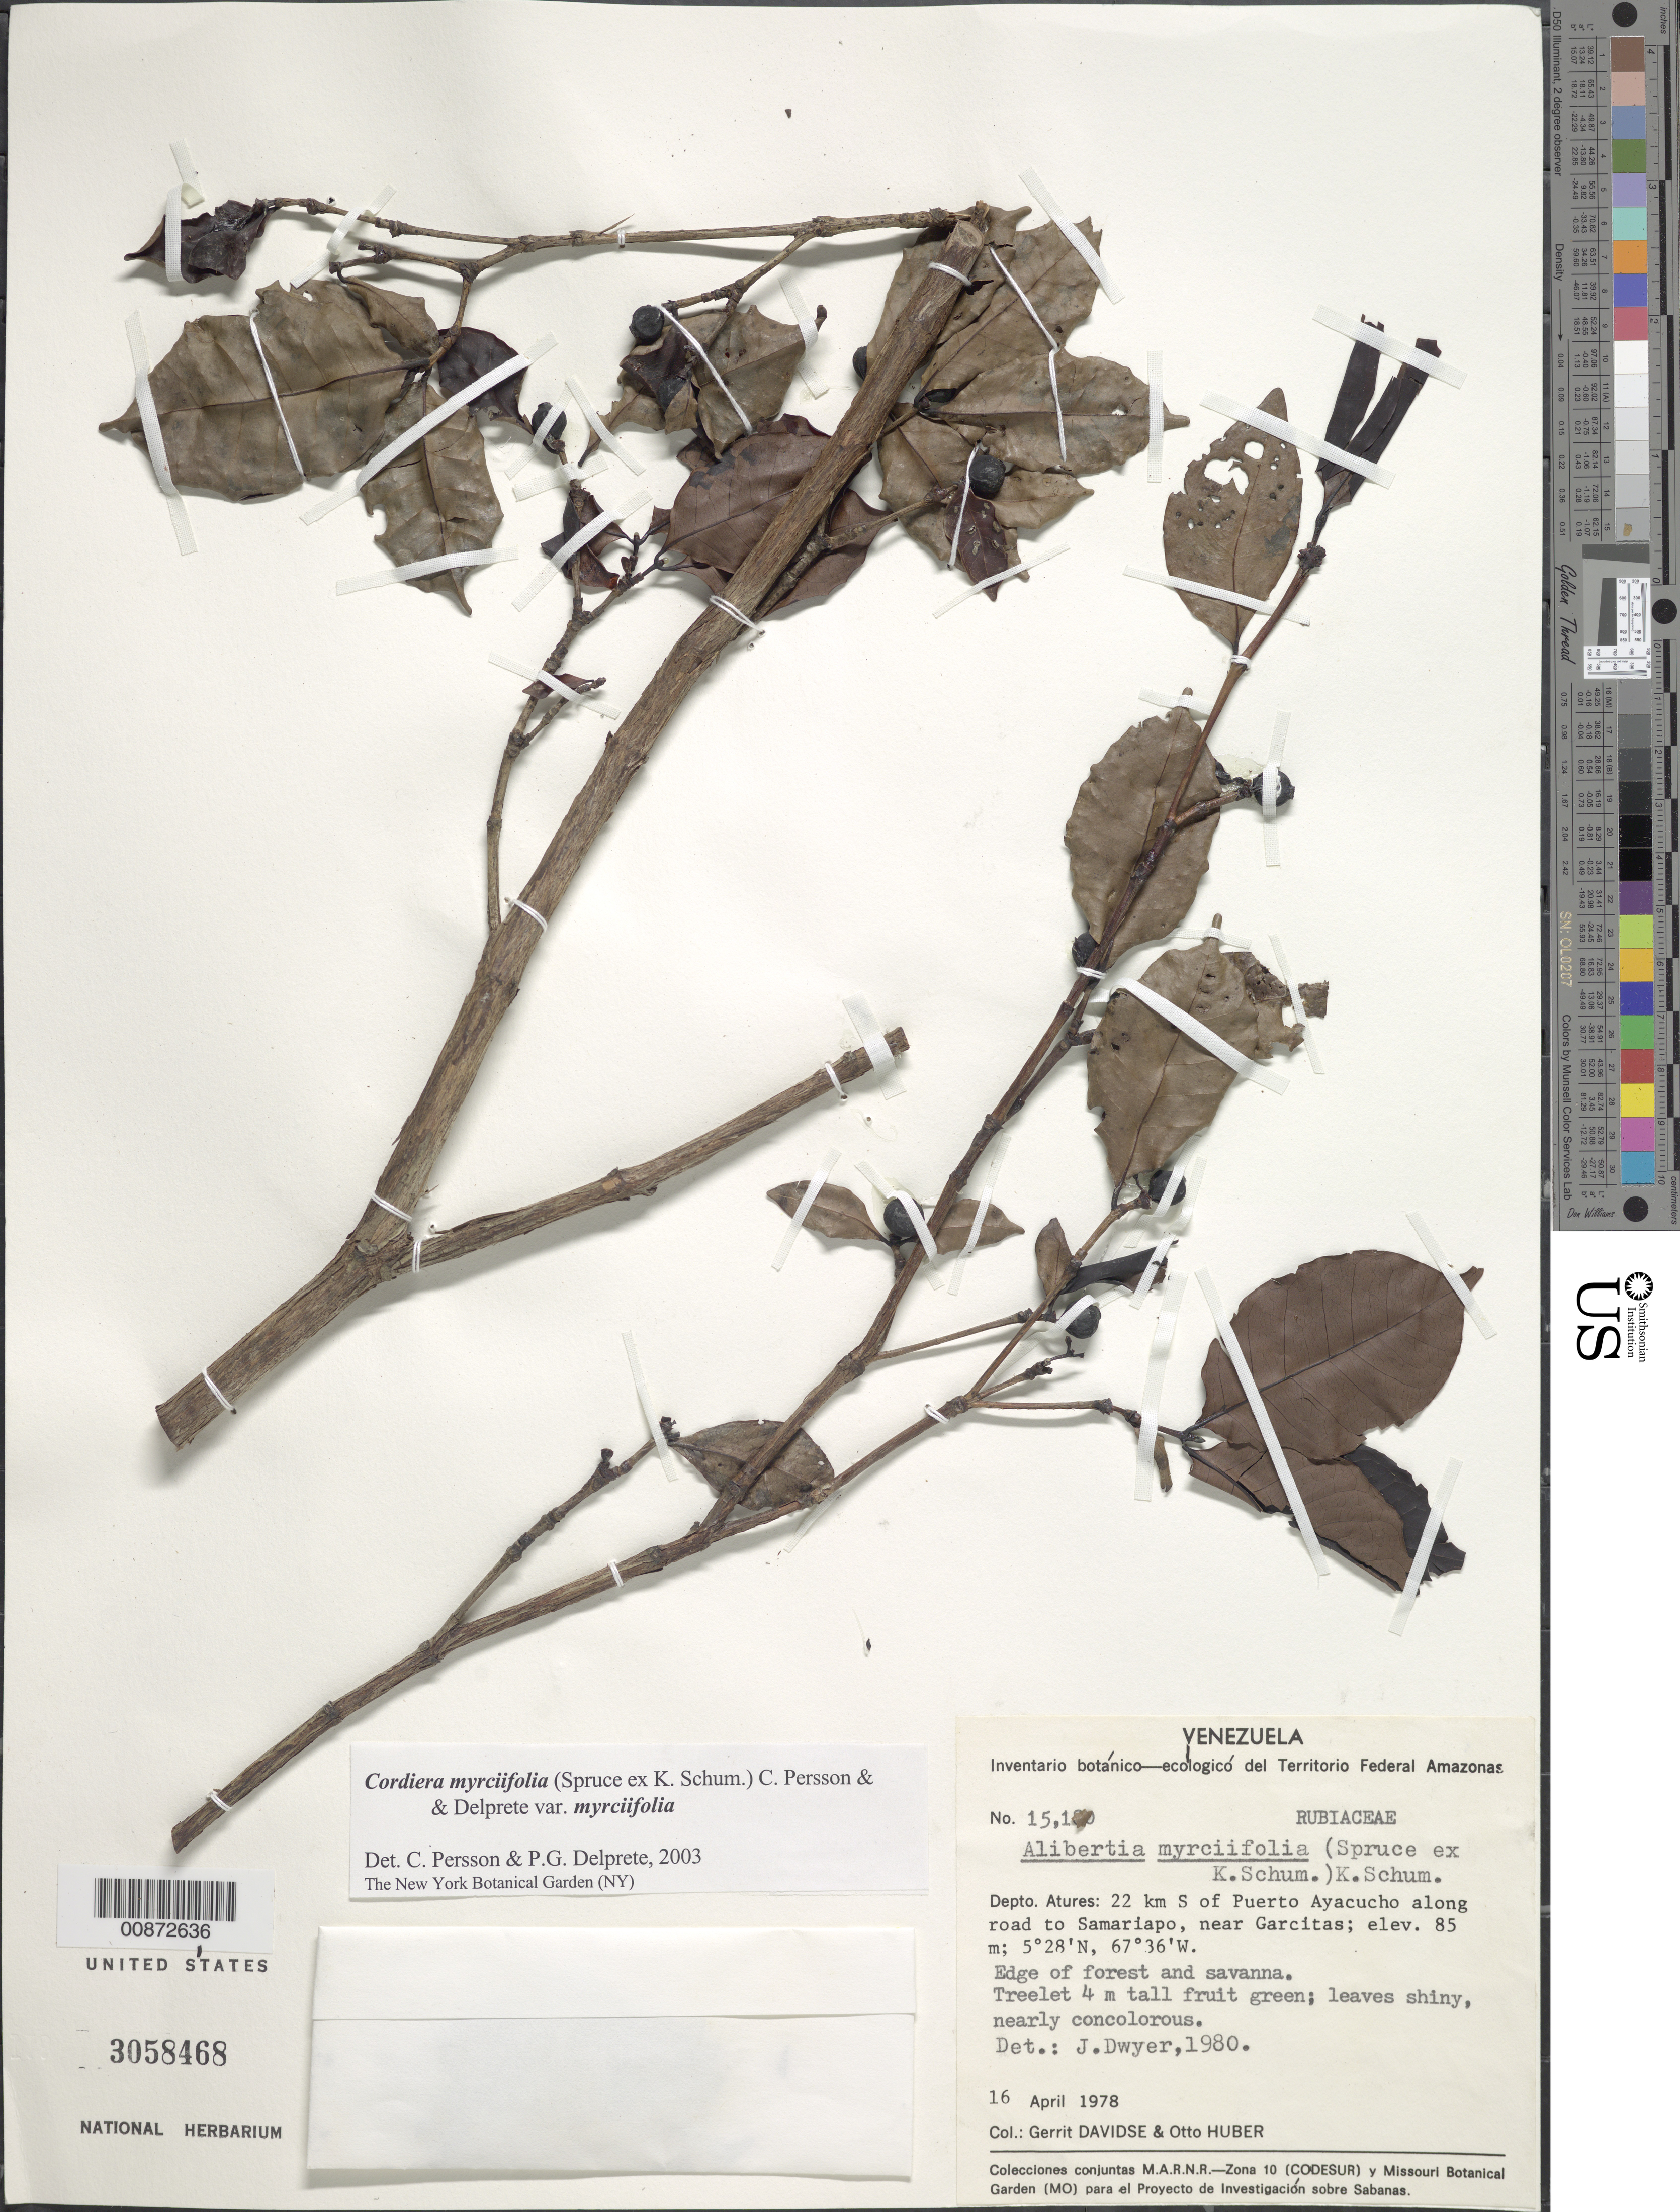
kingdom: Plantae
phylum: Tracheophyta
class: Magnoliopsida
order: Gentianales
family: Rubiaceae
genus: Cordiera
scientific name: Cordiera myrciifolia var. myrciifolia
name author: (K. Schum.) C.H. Perss. & Delprete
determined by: Delprete, P. G.; Persson, C. H.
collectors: G. Davidse & O. Huber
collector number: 15180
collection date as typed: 16-Apr-78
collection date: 1978-04-16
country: Venezuela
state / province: Amazonas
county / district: Atures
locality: Puerto Ayacucho, 22 km S of along road to Samariapo, near Garcitas, Río Orinoco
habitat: Edge of forest and savanna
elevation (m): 85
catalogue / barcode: US 3058468